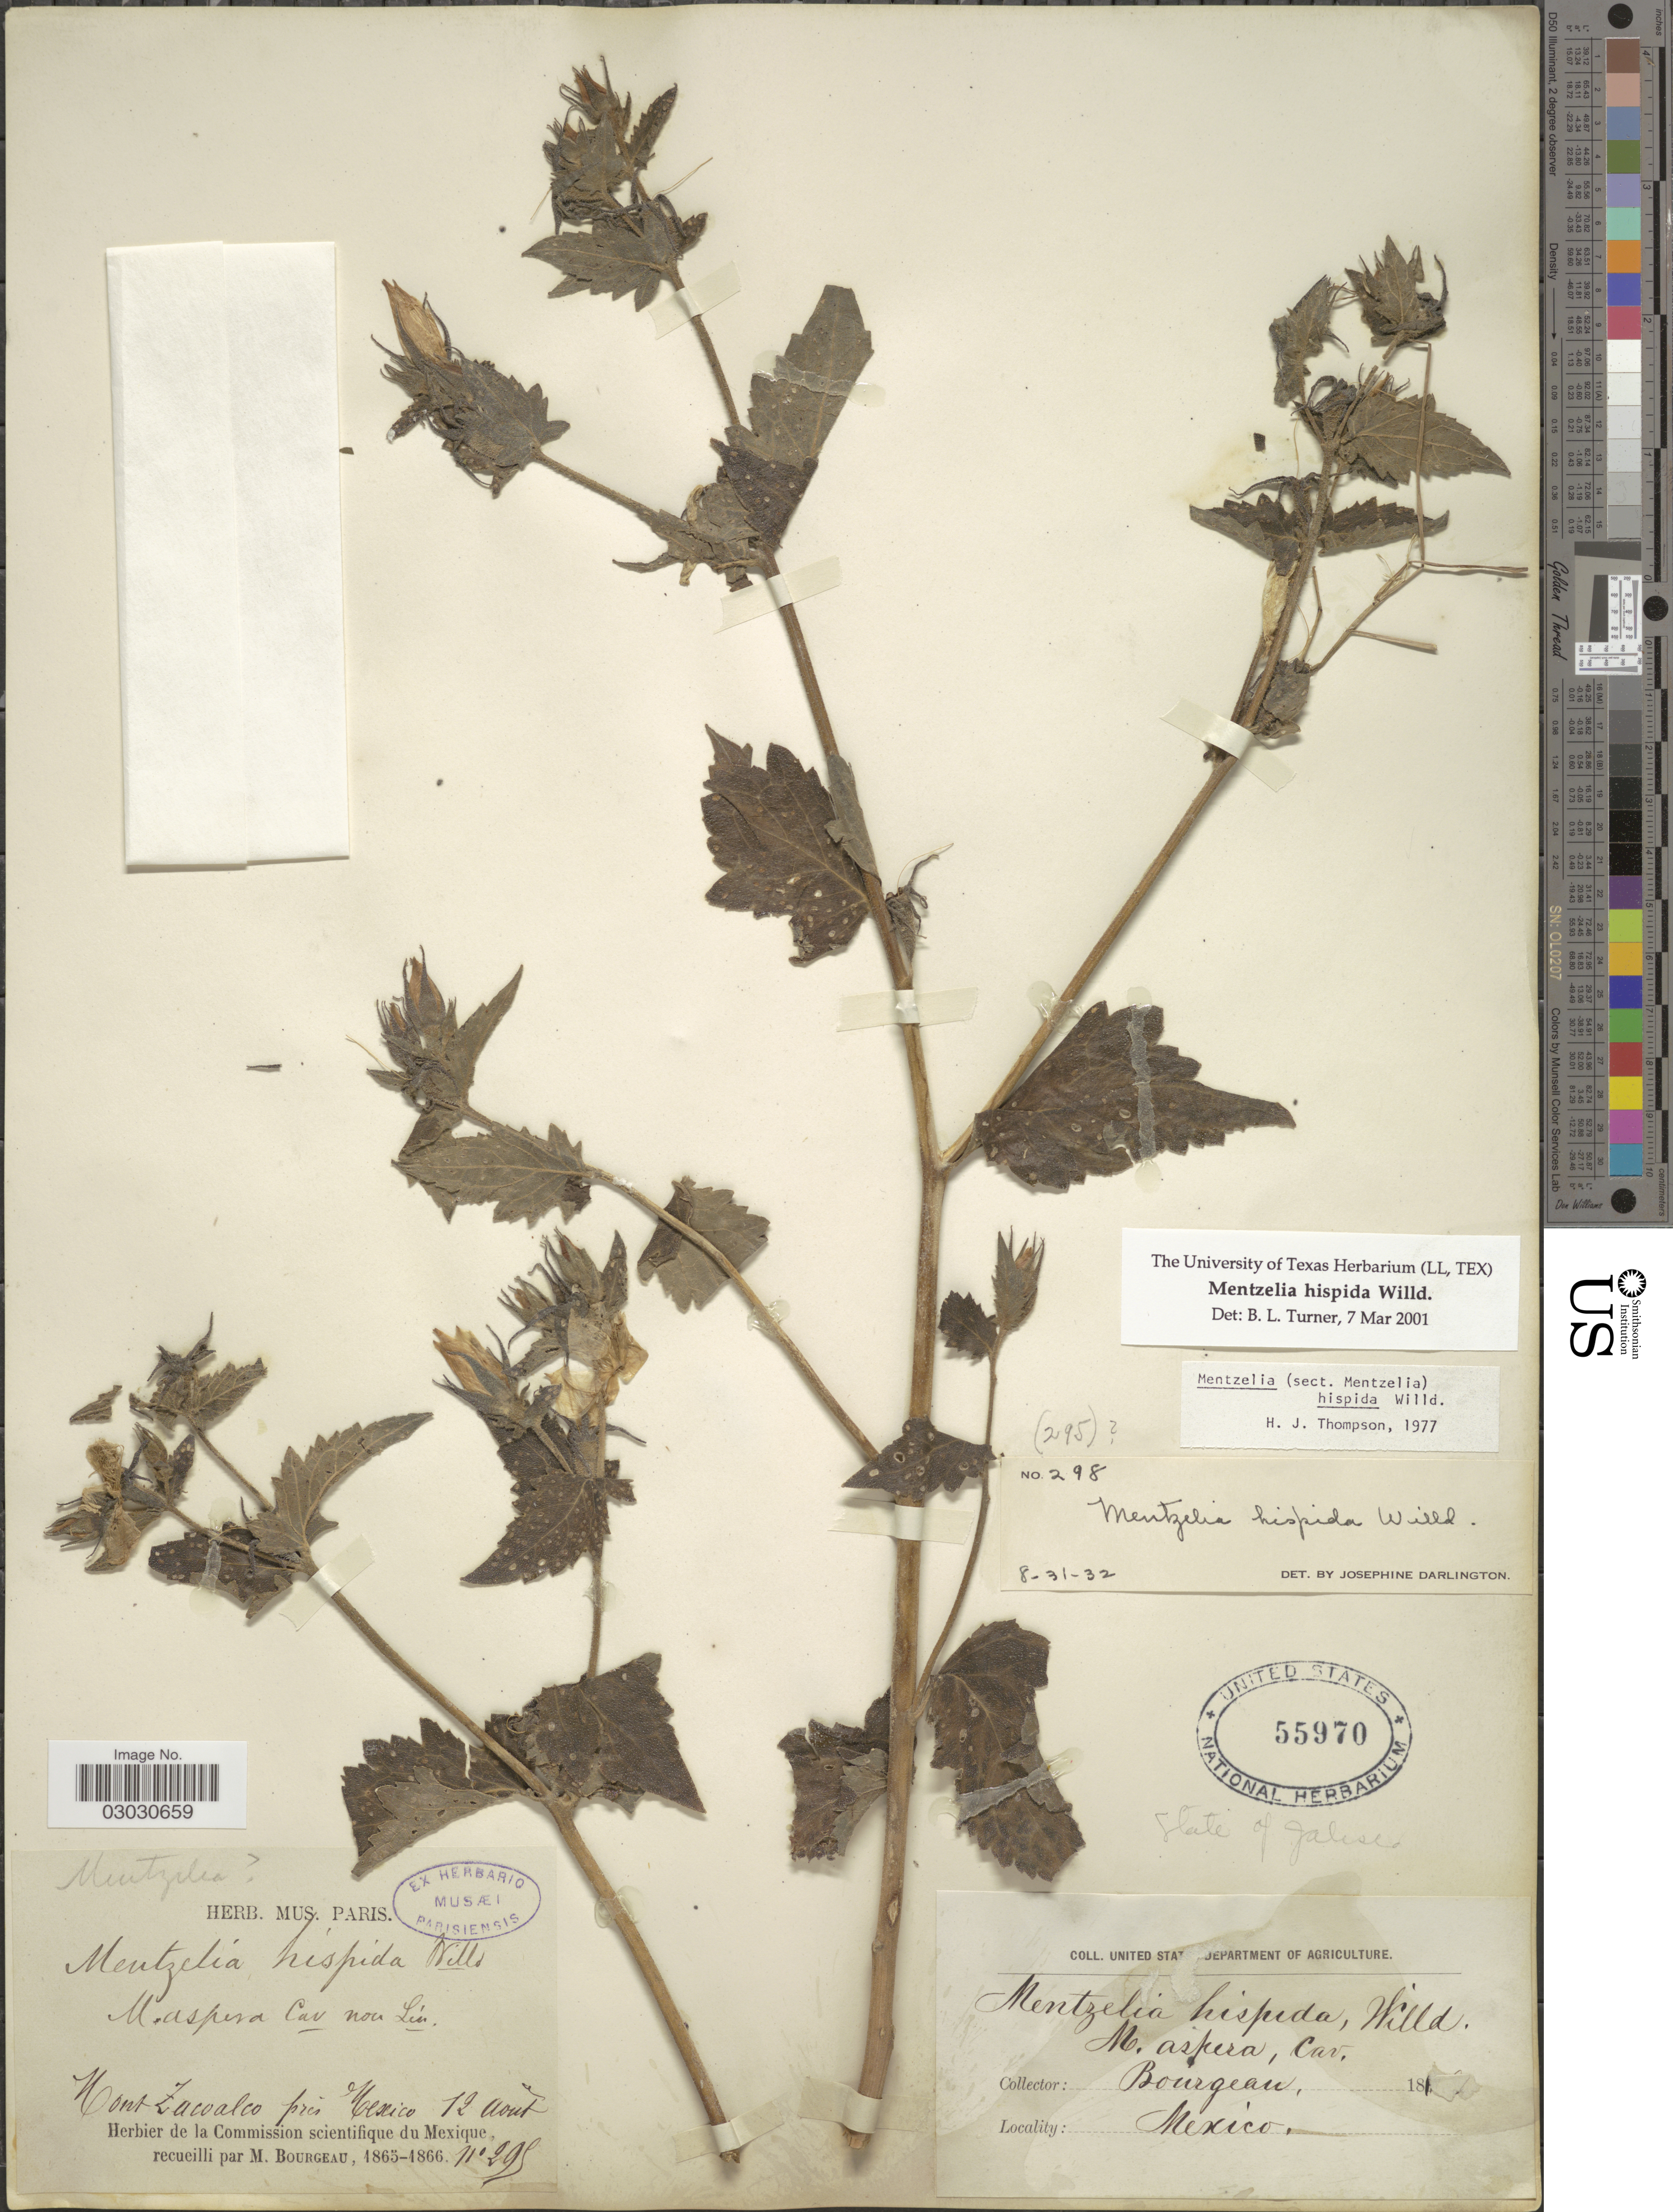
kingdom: Plantae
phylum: Tracheophyta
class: Magnoliopsida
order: Cornales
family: Loasaceae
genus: Mentzelia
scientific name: Mentzelia hispida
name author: Willd.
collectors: M. Borgeau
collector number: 295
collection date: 1865-08-12/1866-08-12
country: Mexico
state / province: Jalisco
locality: Mont Zacoalco prés Mexico.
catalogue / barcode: US 55970